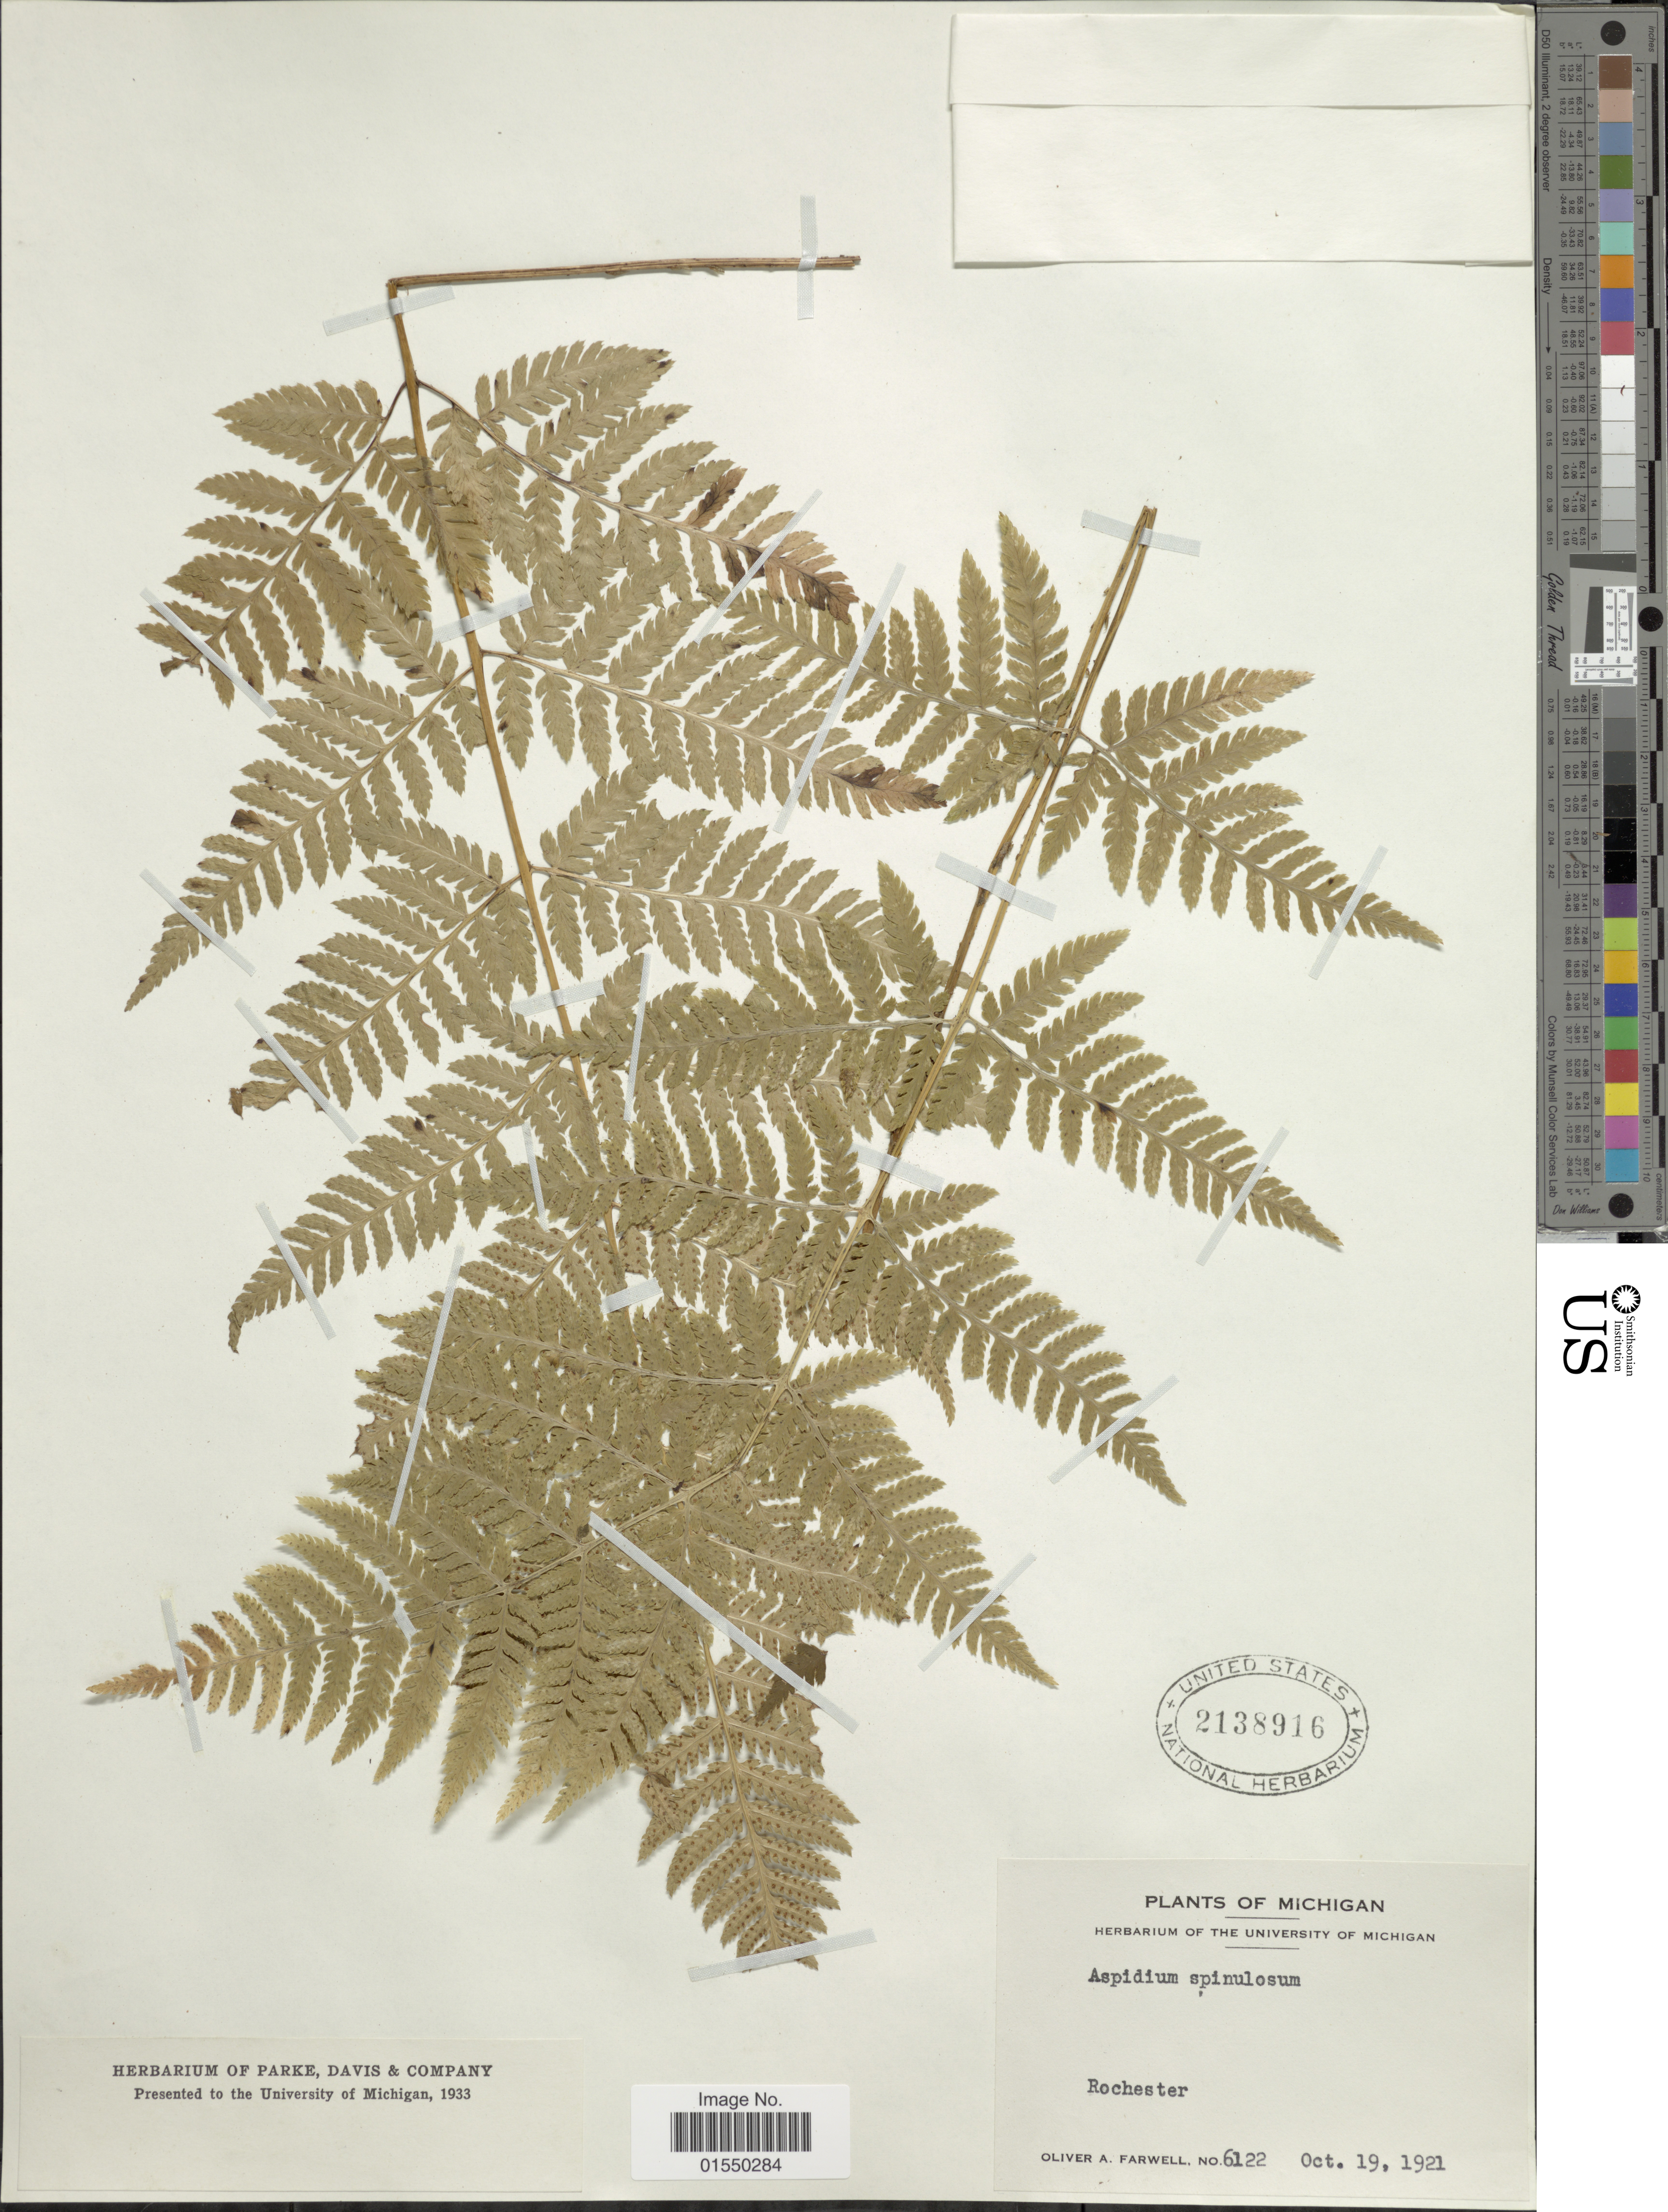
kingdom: Plantae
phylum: Tracheophyta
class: Polypodiopsida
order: Polypodiales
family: Dryopteridaceae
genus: Dryopteris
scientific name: Dryopteris carthusiana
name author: (Villars) H.P. Fuchs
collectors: O. Farwell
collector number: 6122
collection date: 1921-10-19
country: United States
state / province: Michigan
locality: Rochester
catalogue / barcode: US 2138916